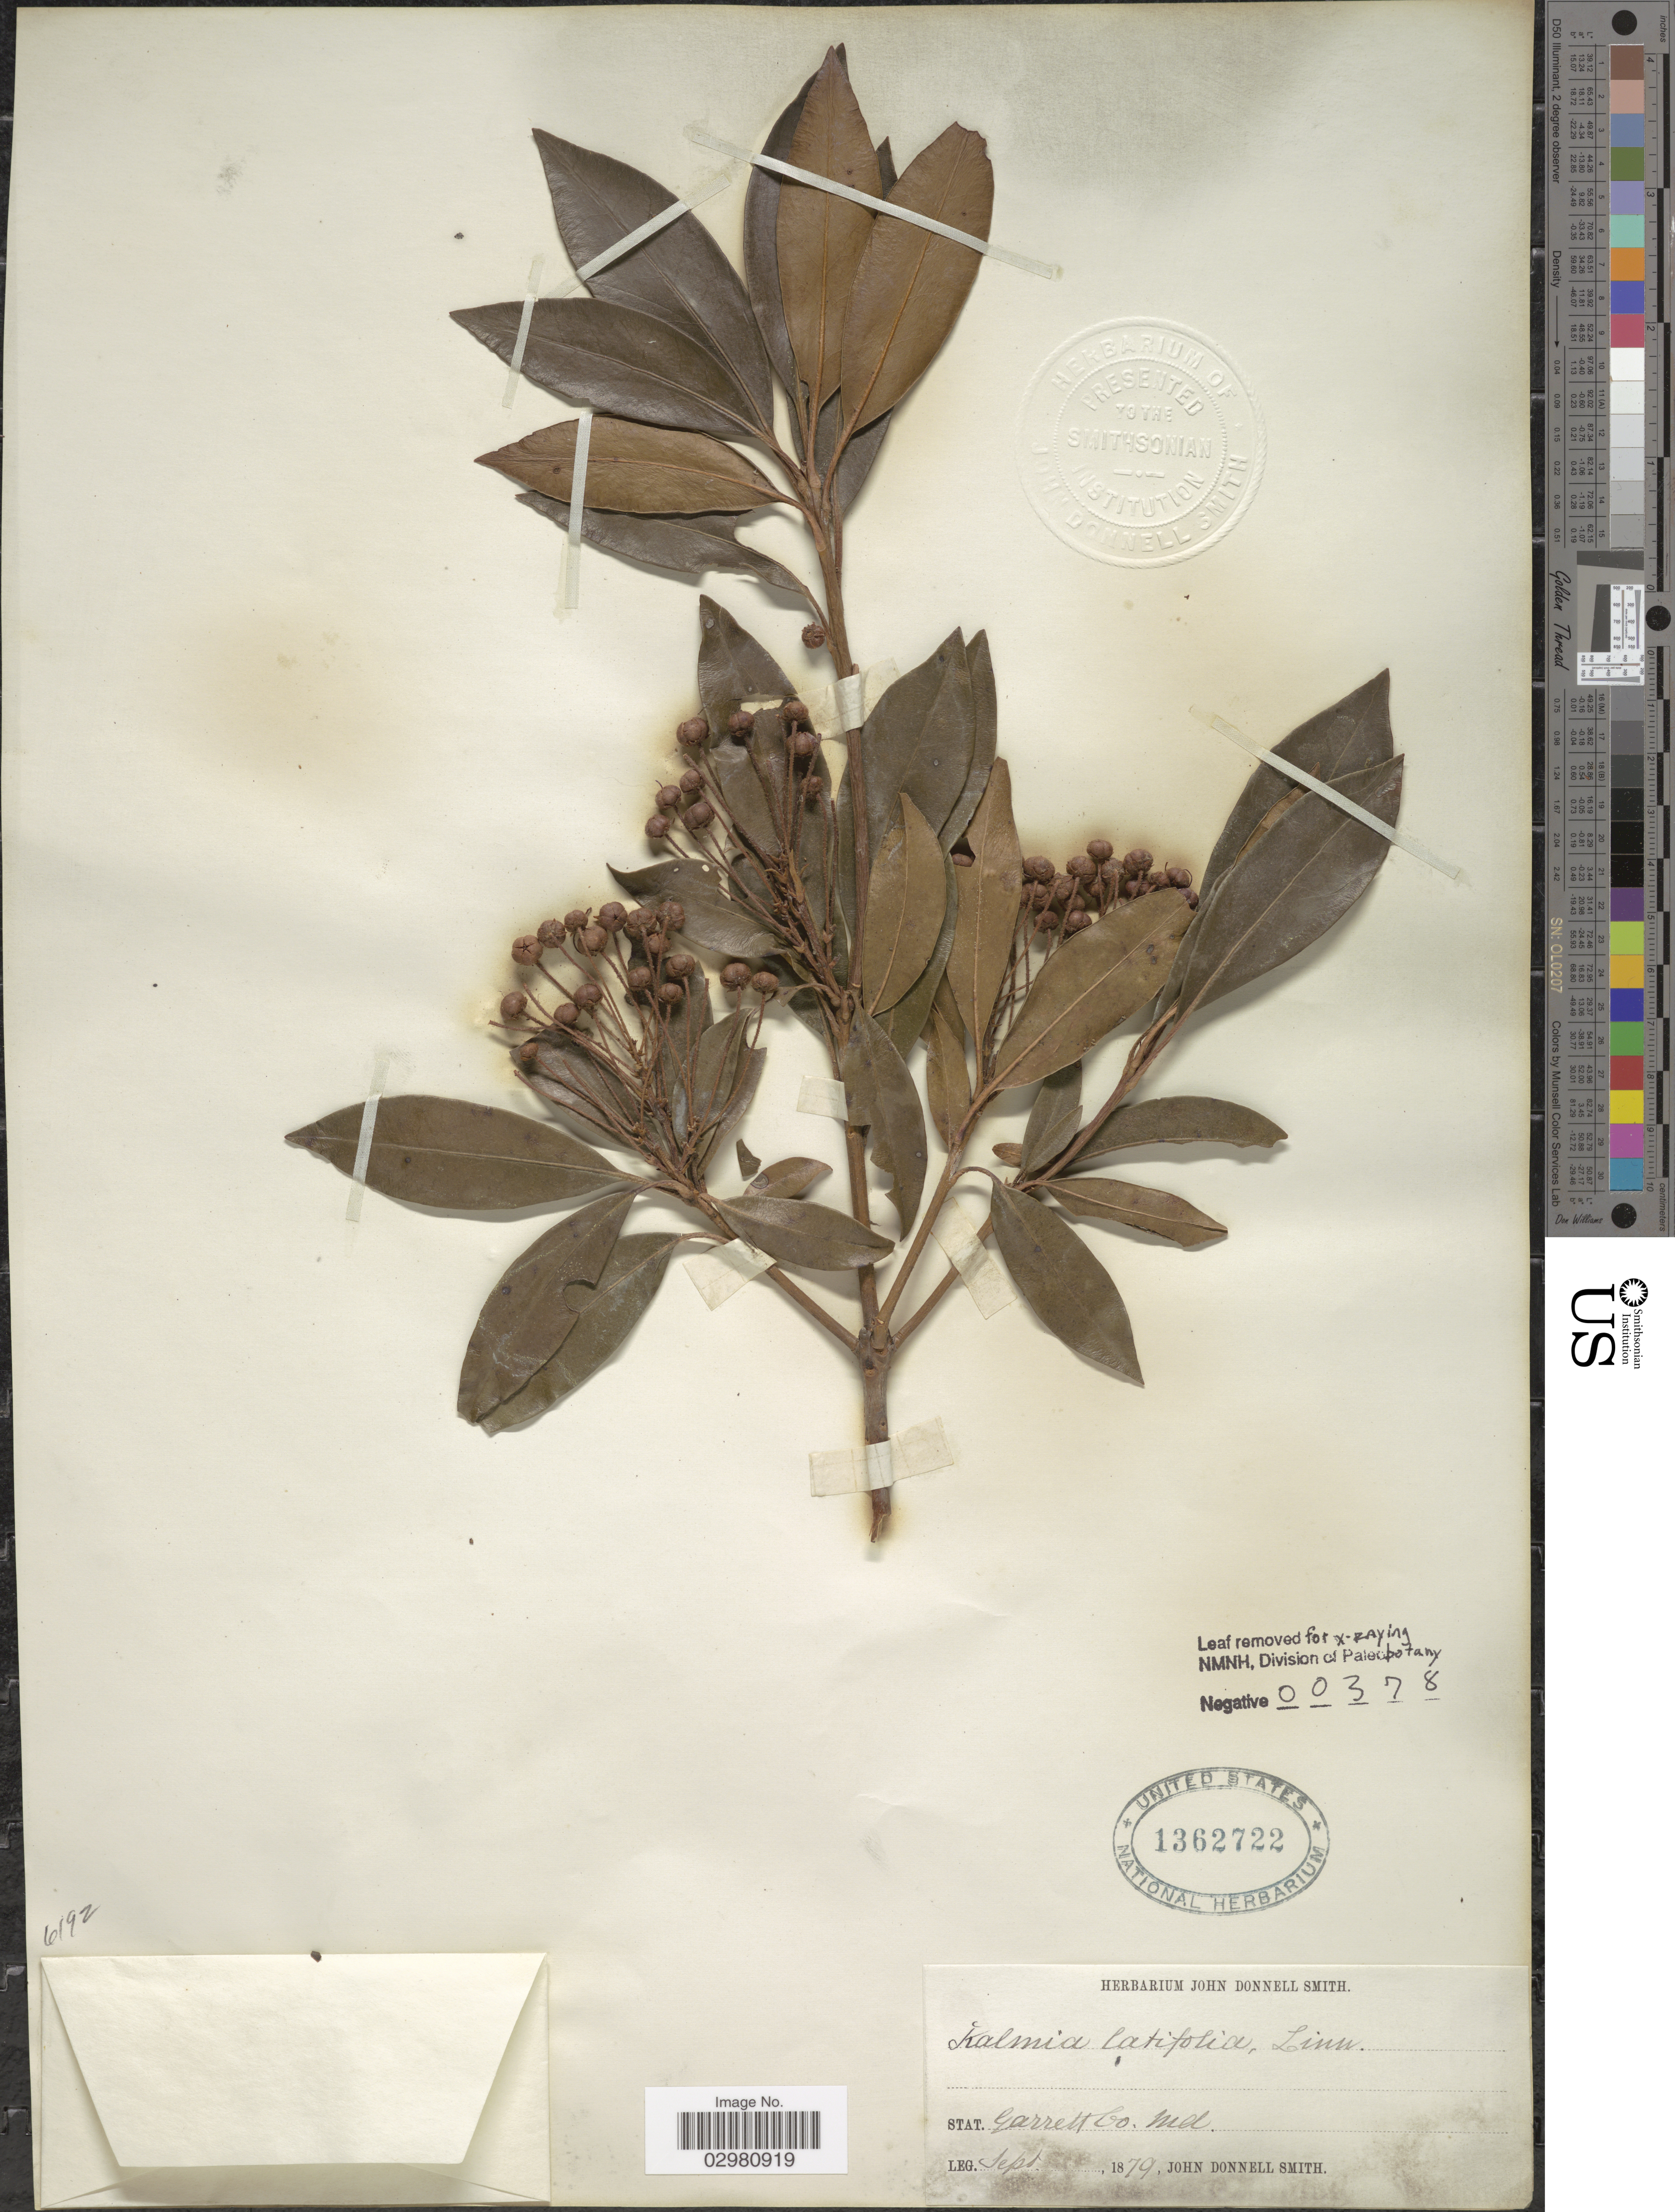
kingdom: Plantae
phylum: Tracheophyta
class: Magnoliopsida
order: Ericales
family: Ericaceae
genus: Kalmia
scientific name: Kalmia latifolia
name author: L.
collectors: J. Donnell Smith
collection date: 1879-09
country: United States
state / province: Maryland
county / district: Garrett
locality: Stat. Garrett Co. Md.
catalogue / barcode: US 1362722